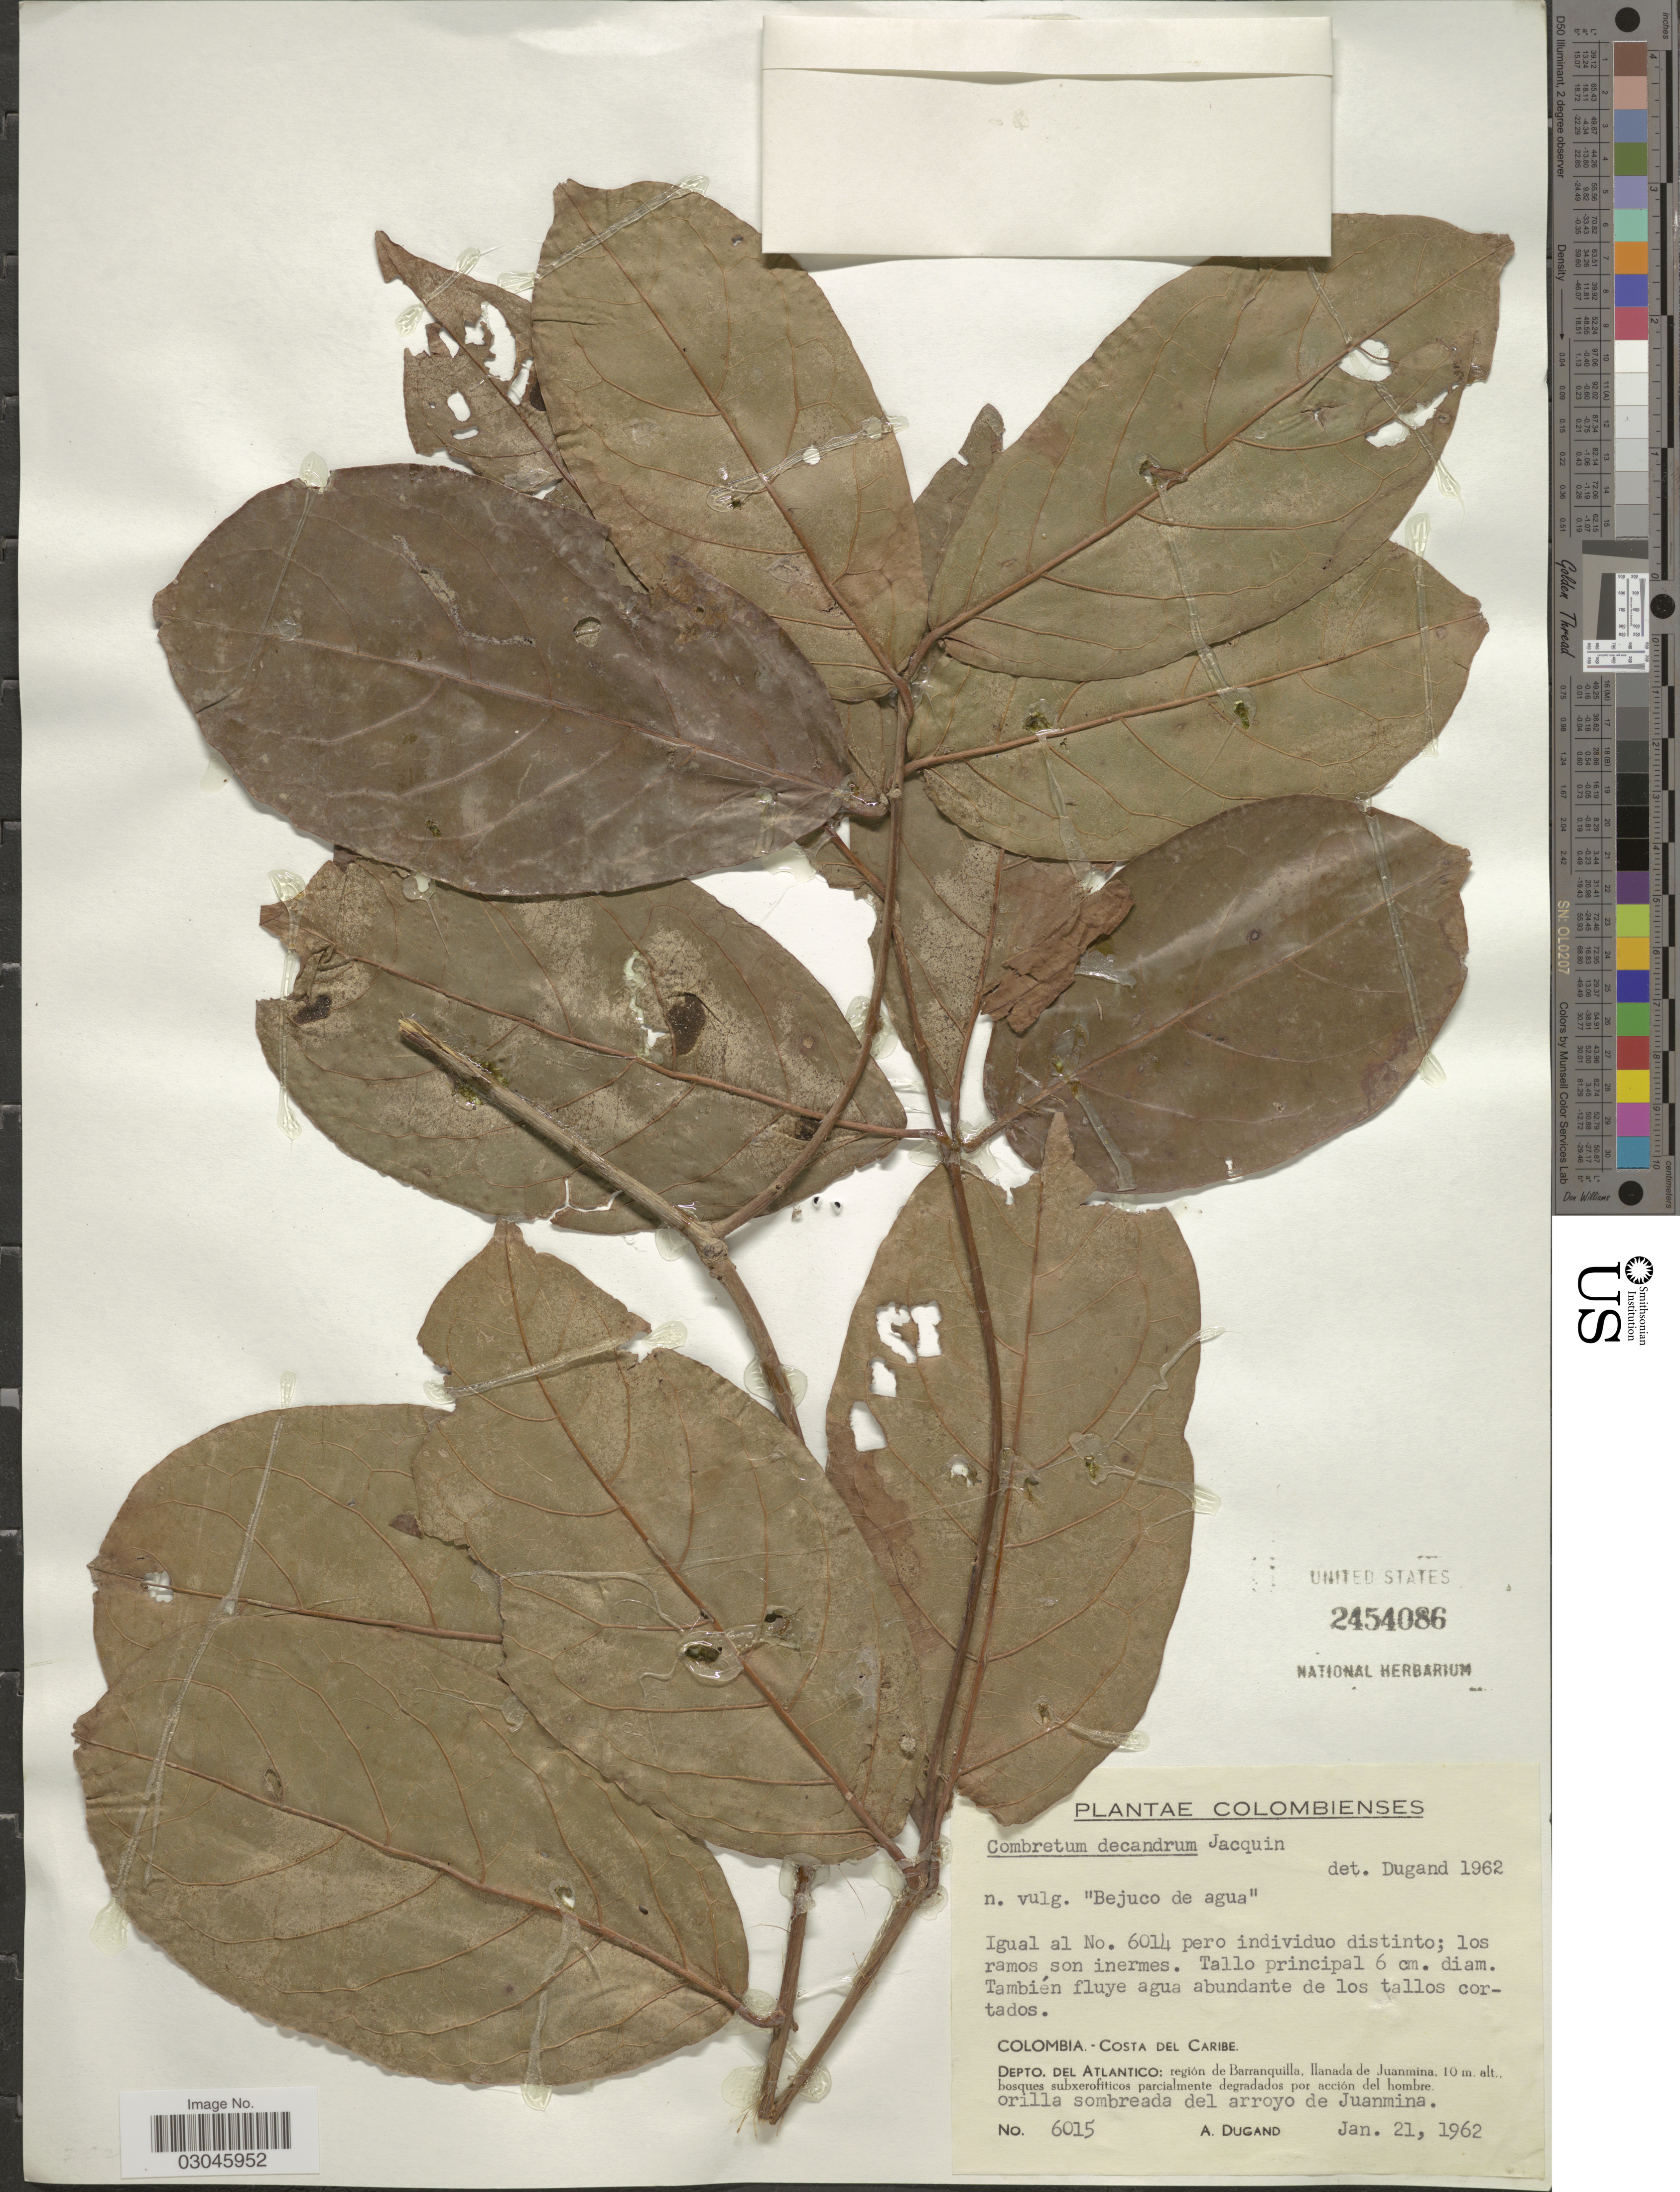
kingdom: Plantae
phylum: Tracheophyta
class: Magnoliopsida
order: Myrtales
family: Combretaceae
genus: Combretum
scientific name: Combretum decandrum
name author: Jacq.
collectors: A. Dugand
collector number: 6015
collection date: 1962-01-21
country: Colombia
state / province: Atlántico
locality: Costa del Caribe. Depto. del Atlantico: région de Barranquilla, llanada de Juanmina. Arroyo de Juanmina.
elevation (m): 10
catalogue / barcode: US 2454086